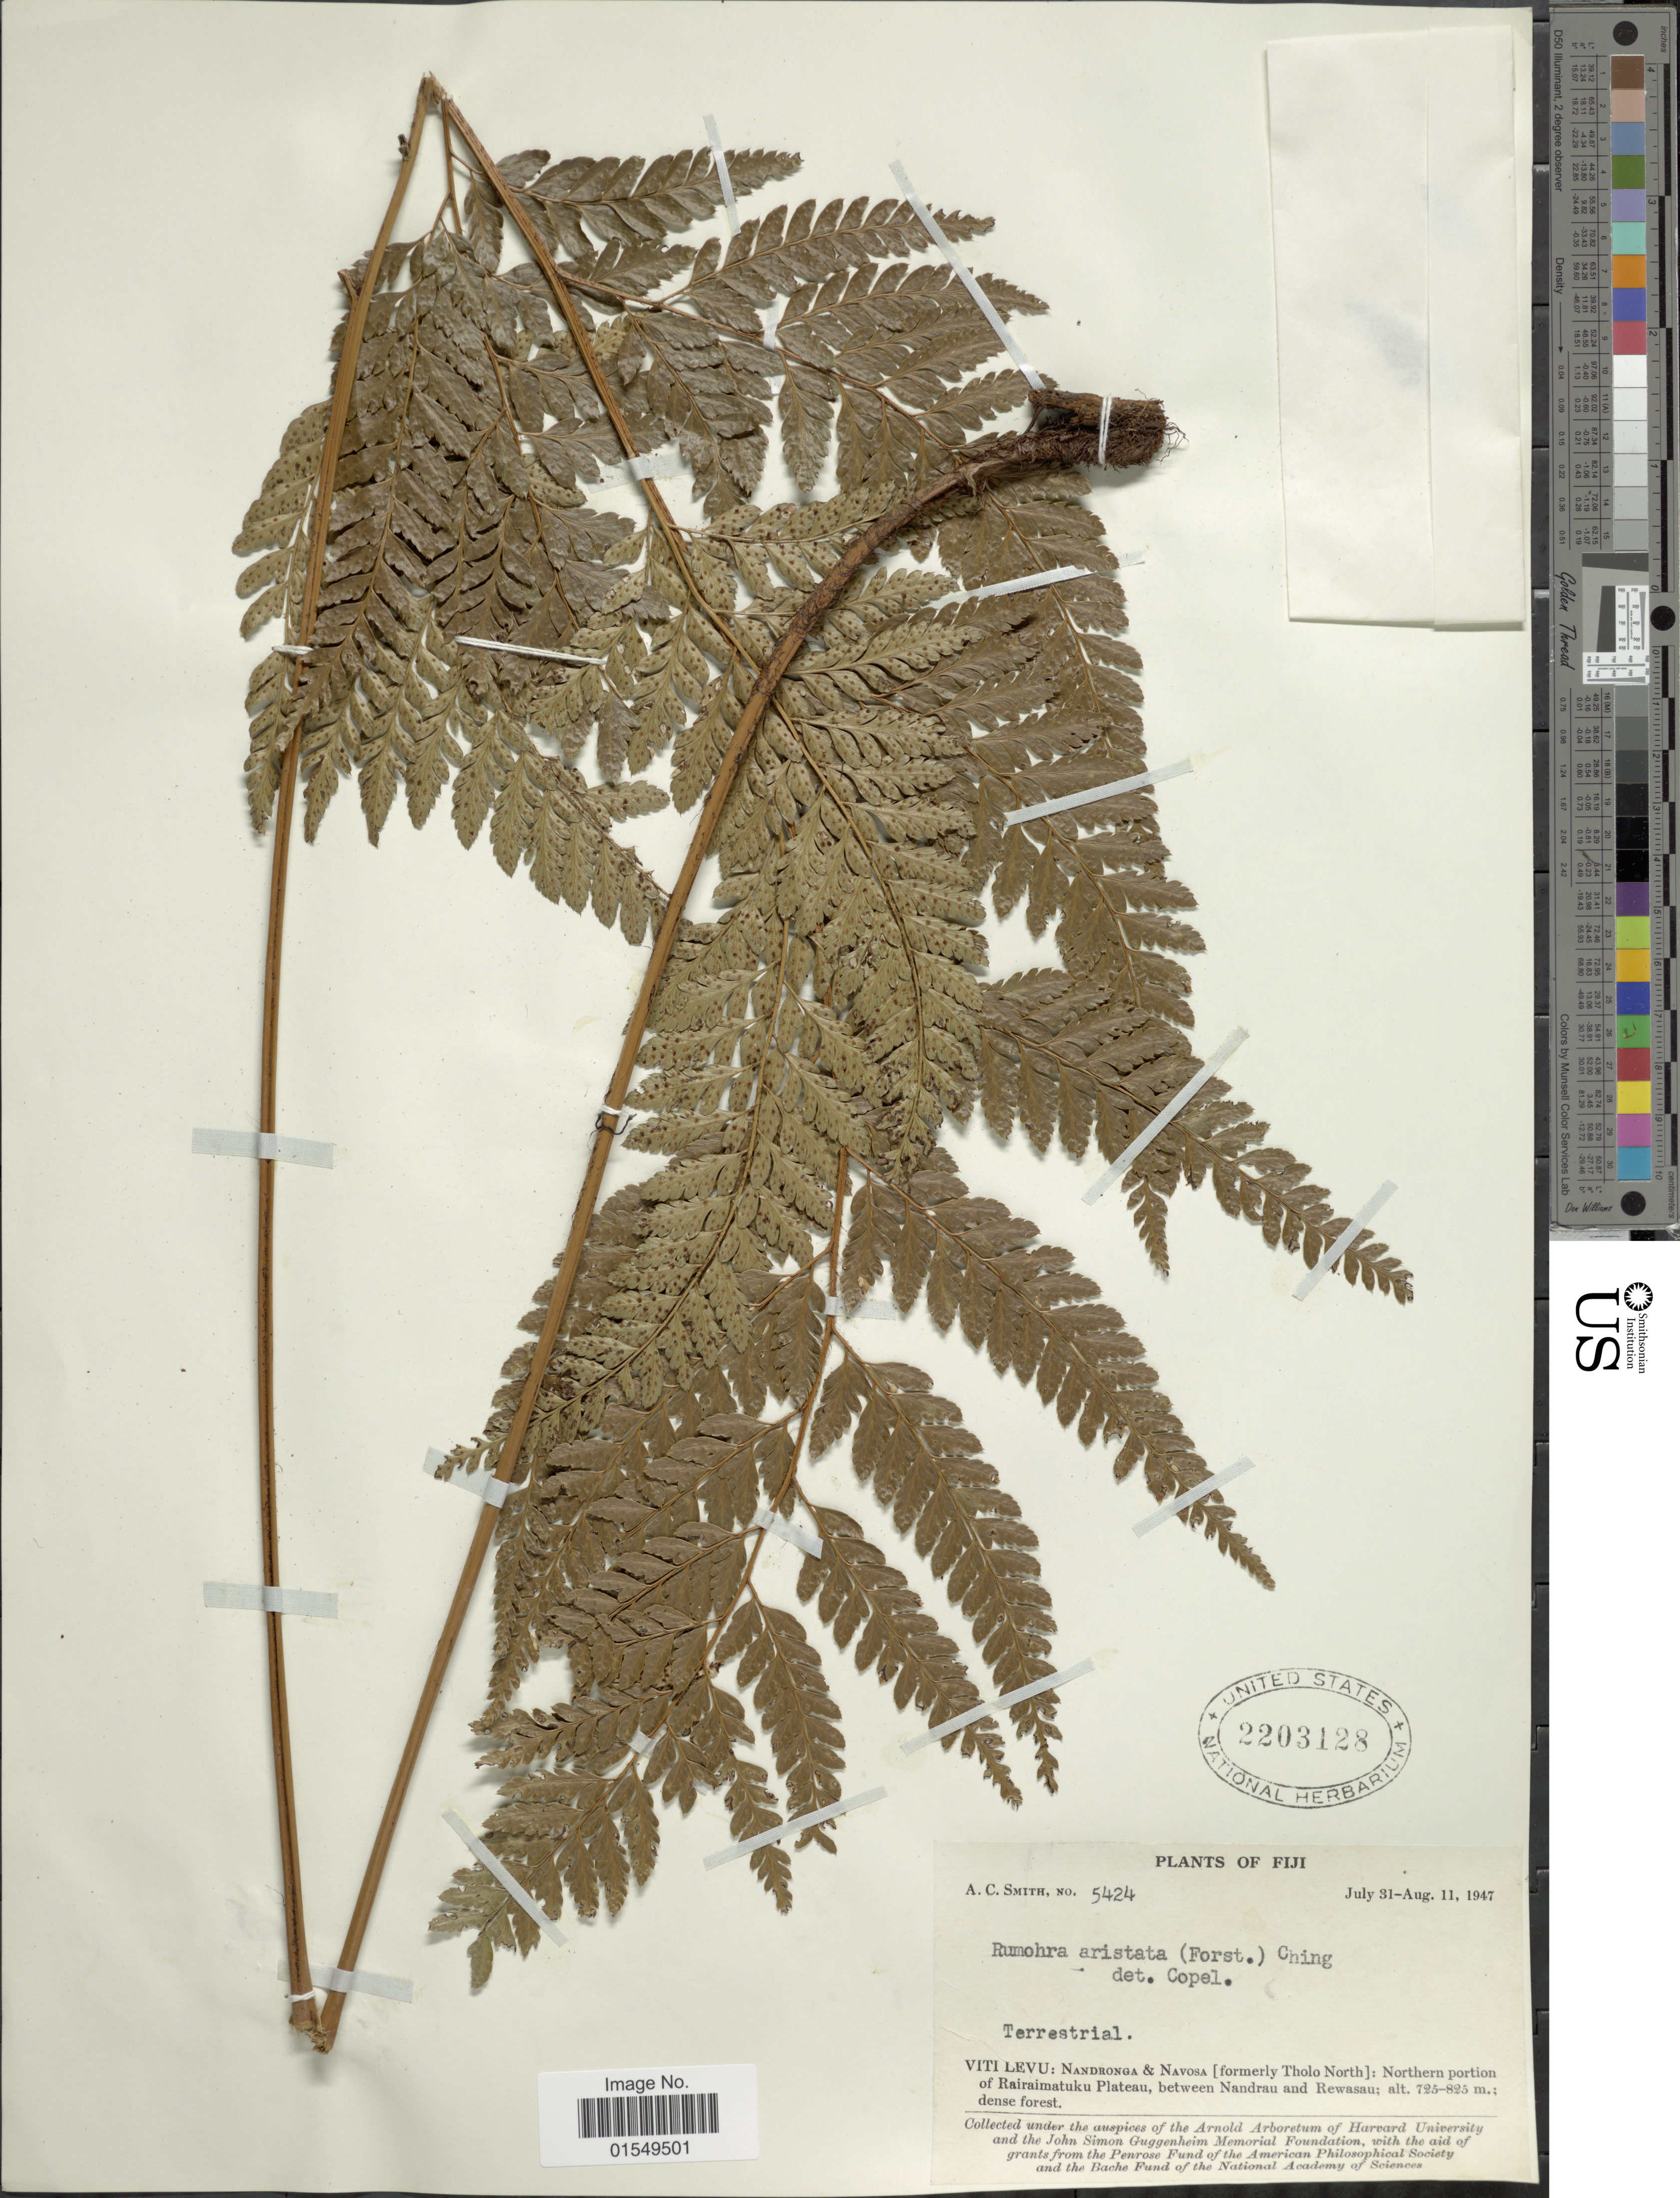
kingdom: Plantae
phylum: Tracheophyta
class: Polypodiopsida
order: Polypodiales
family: Dryopteridaceae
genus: Arachniodes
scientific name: Arachniodes aristata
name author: (G. Forst.) Tindale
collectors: A. C. Smith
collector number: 5424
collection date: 1947-07-31/1947-08-11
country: Fiji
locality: Viti Levu: Nandronga & Navosa (formerly Tholo North): Northern portion of Rairaimatuku Plateau, between Nandrau and Rewasau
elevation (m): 725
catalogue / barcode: US 2203128